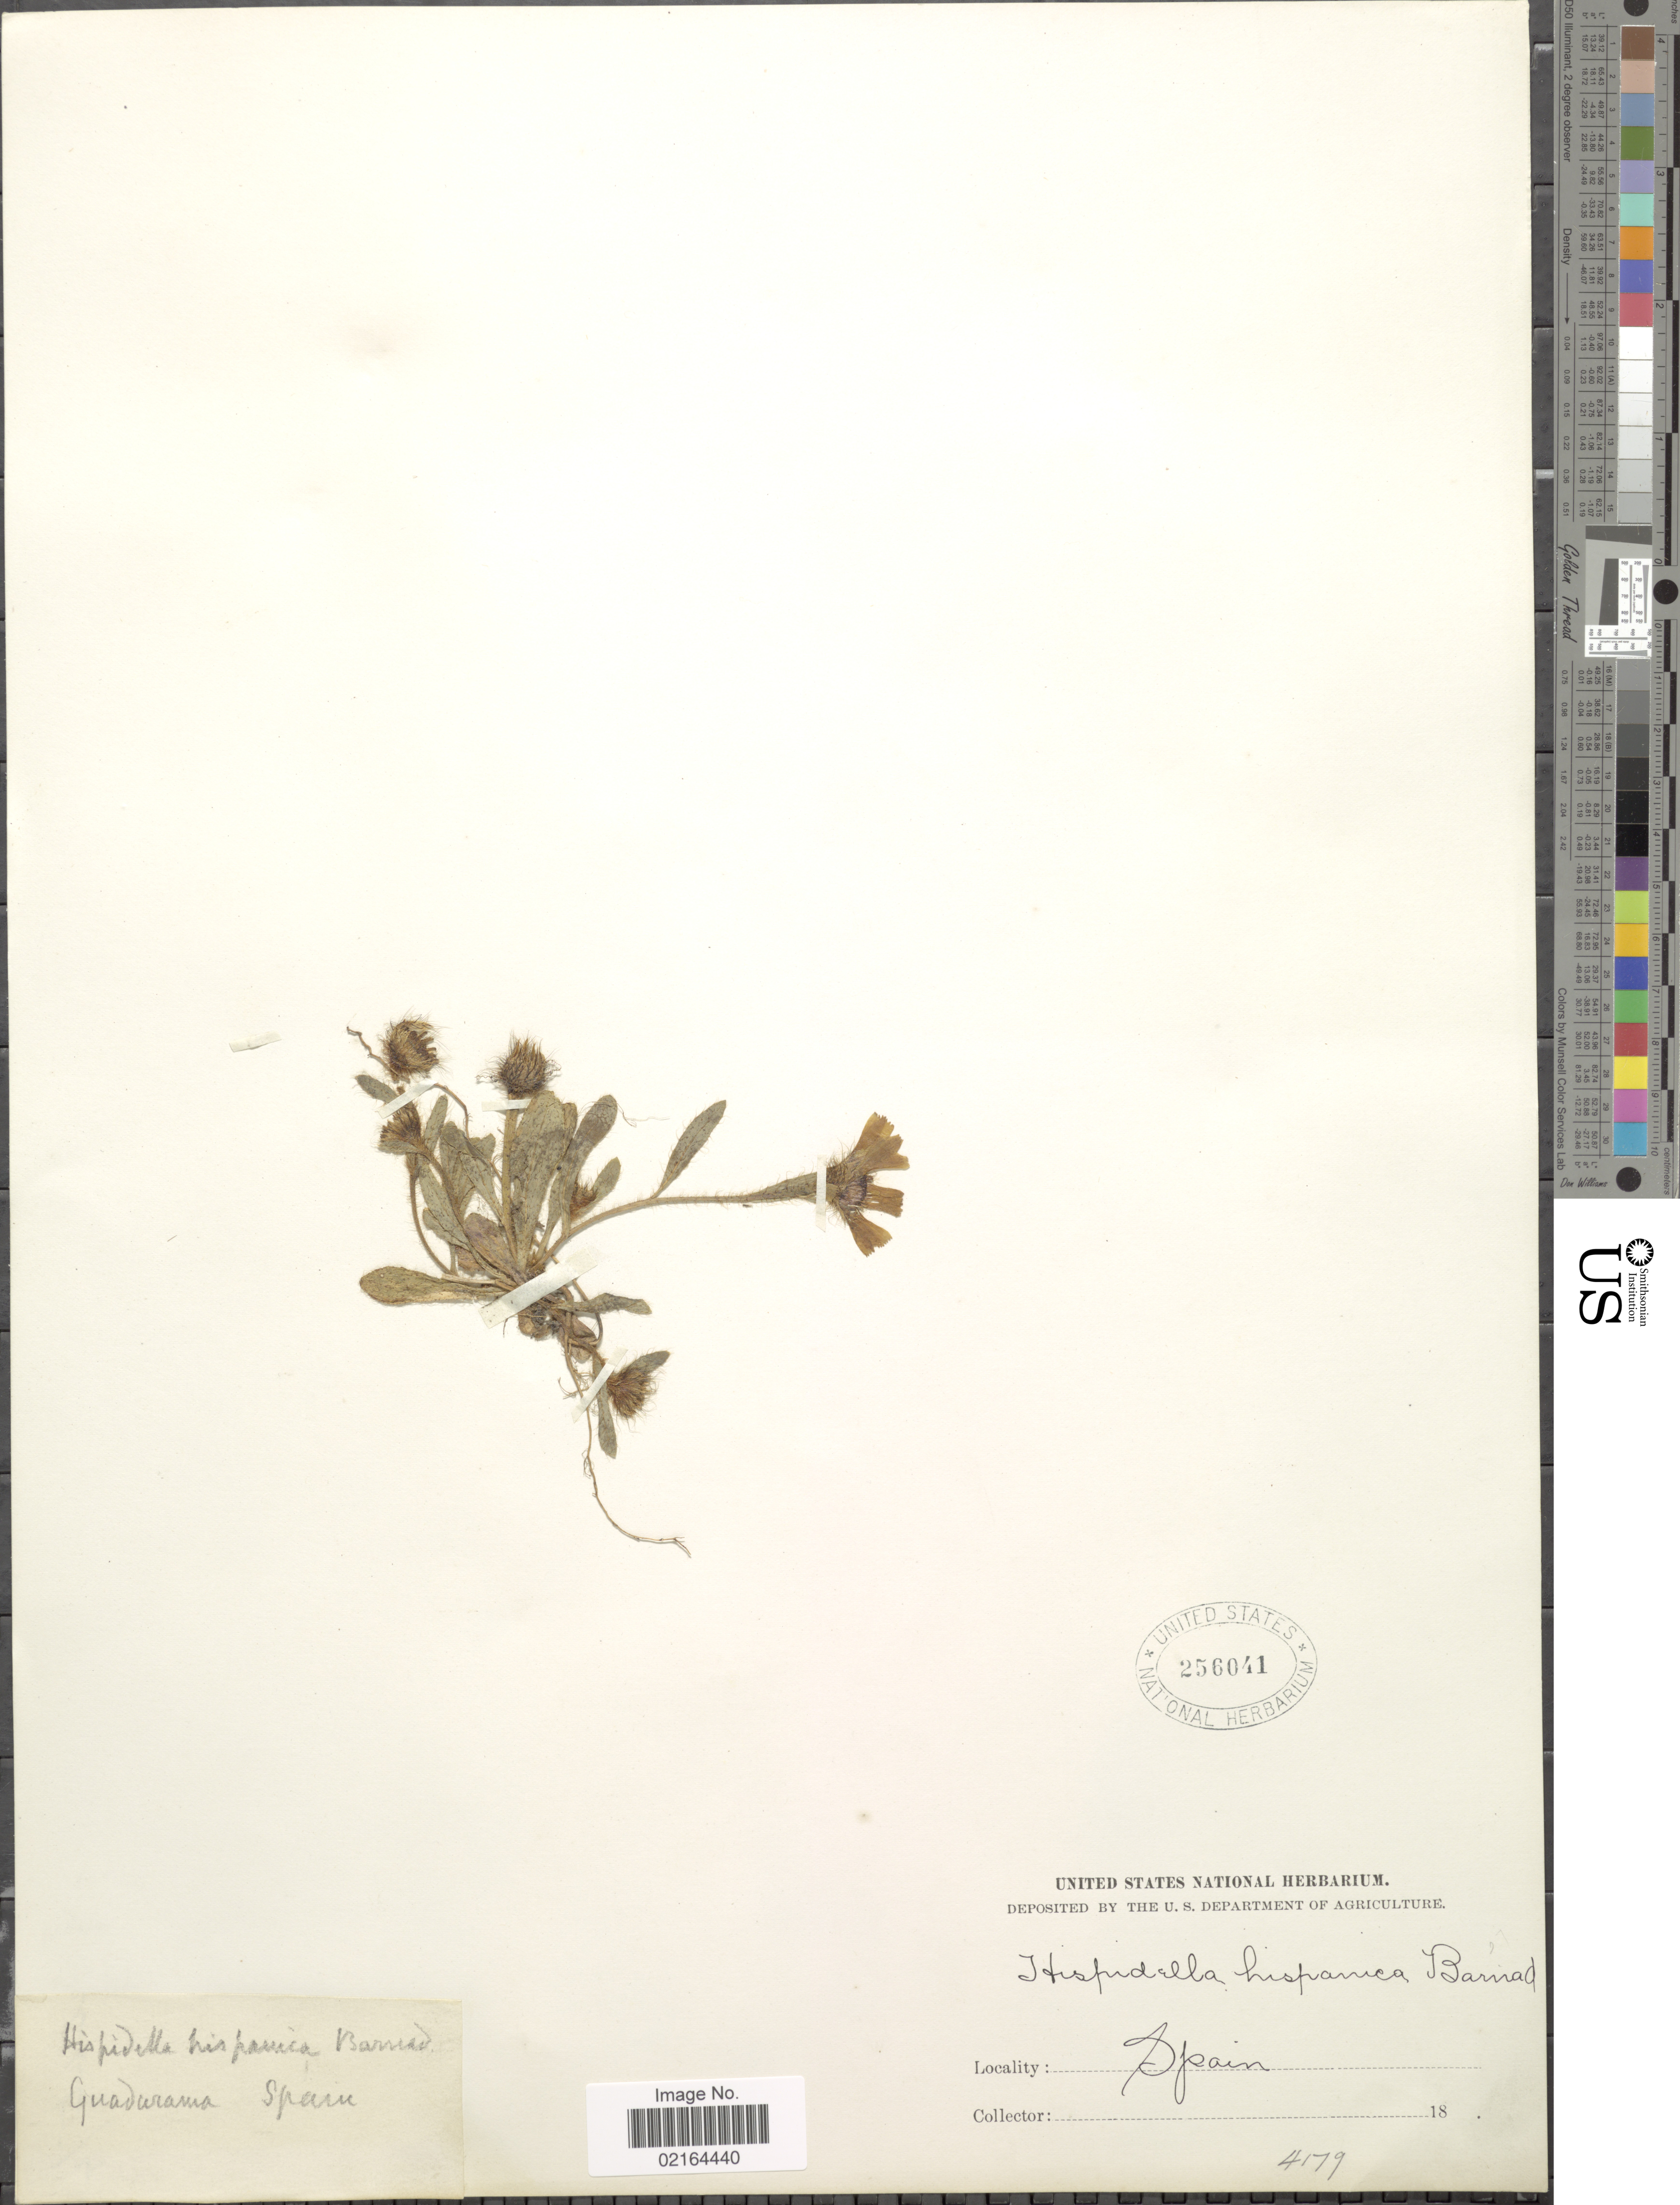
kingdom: Plantae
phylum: Tracheophyta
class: Magnoliopsida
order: Asterales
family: Asteraceae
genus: Hispidella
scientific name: Hispidella hispanica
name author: Lam.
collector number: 4179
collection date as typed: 18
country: Spain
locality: Guadarama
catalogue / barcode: US 256041